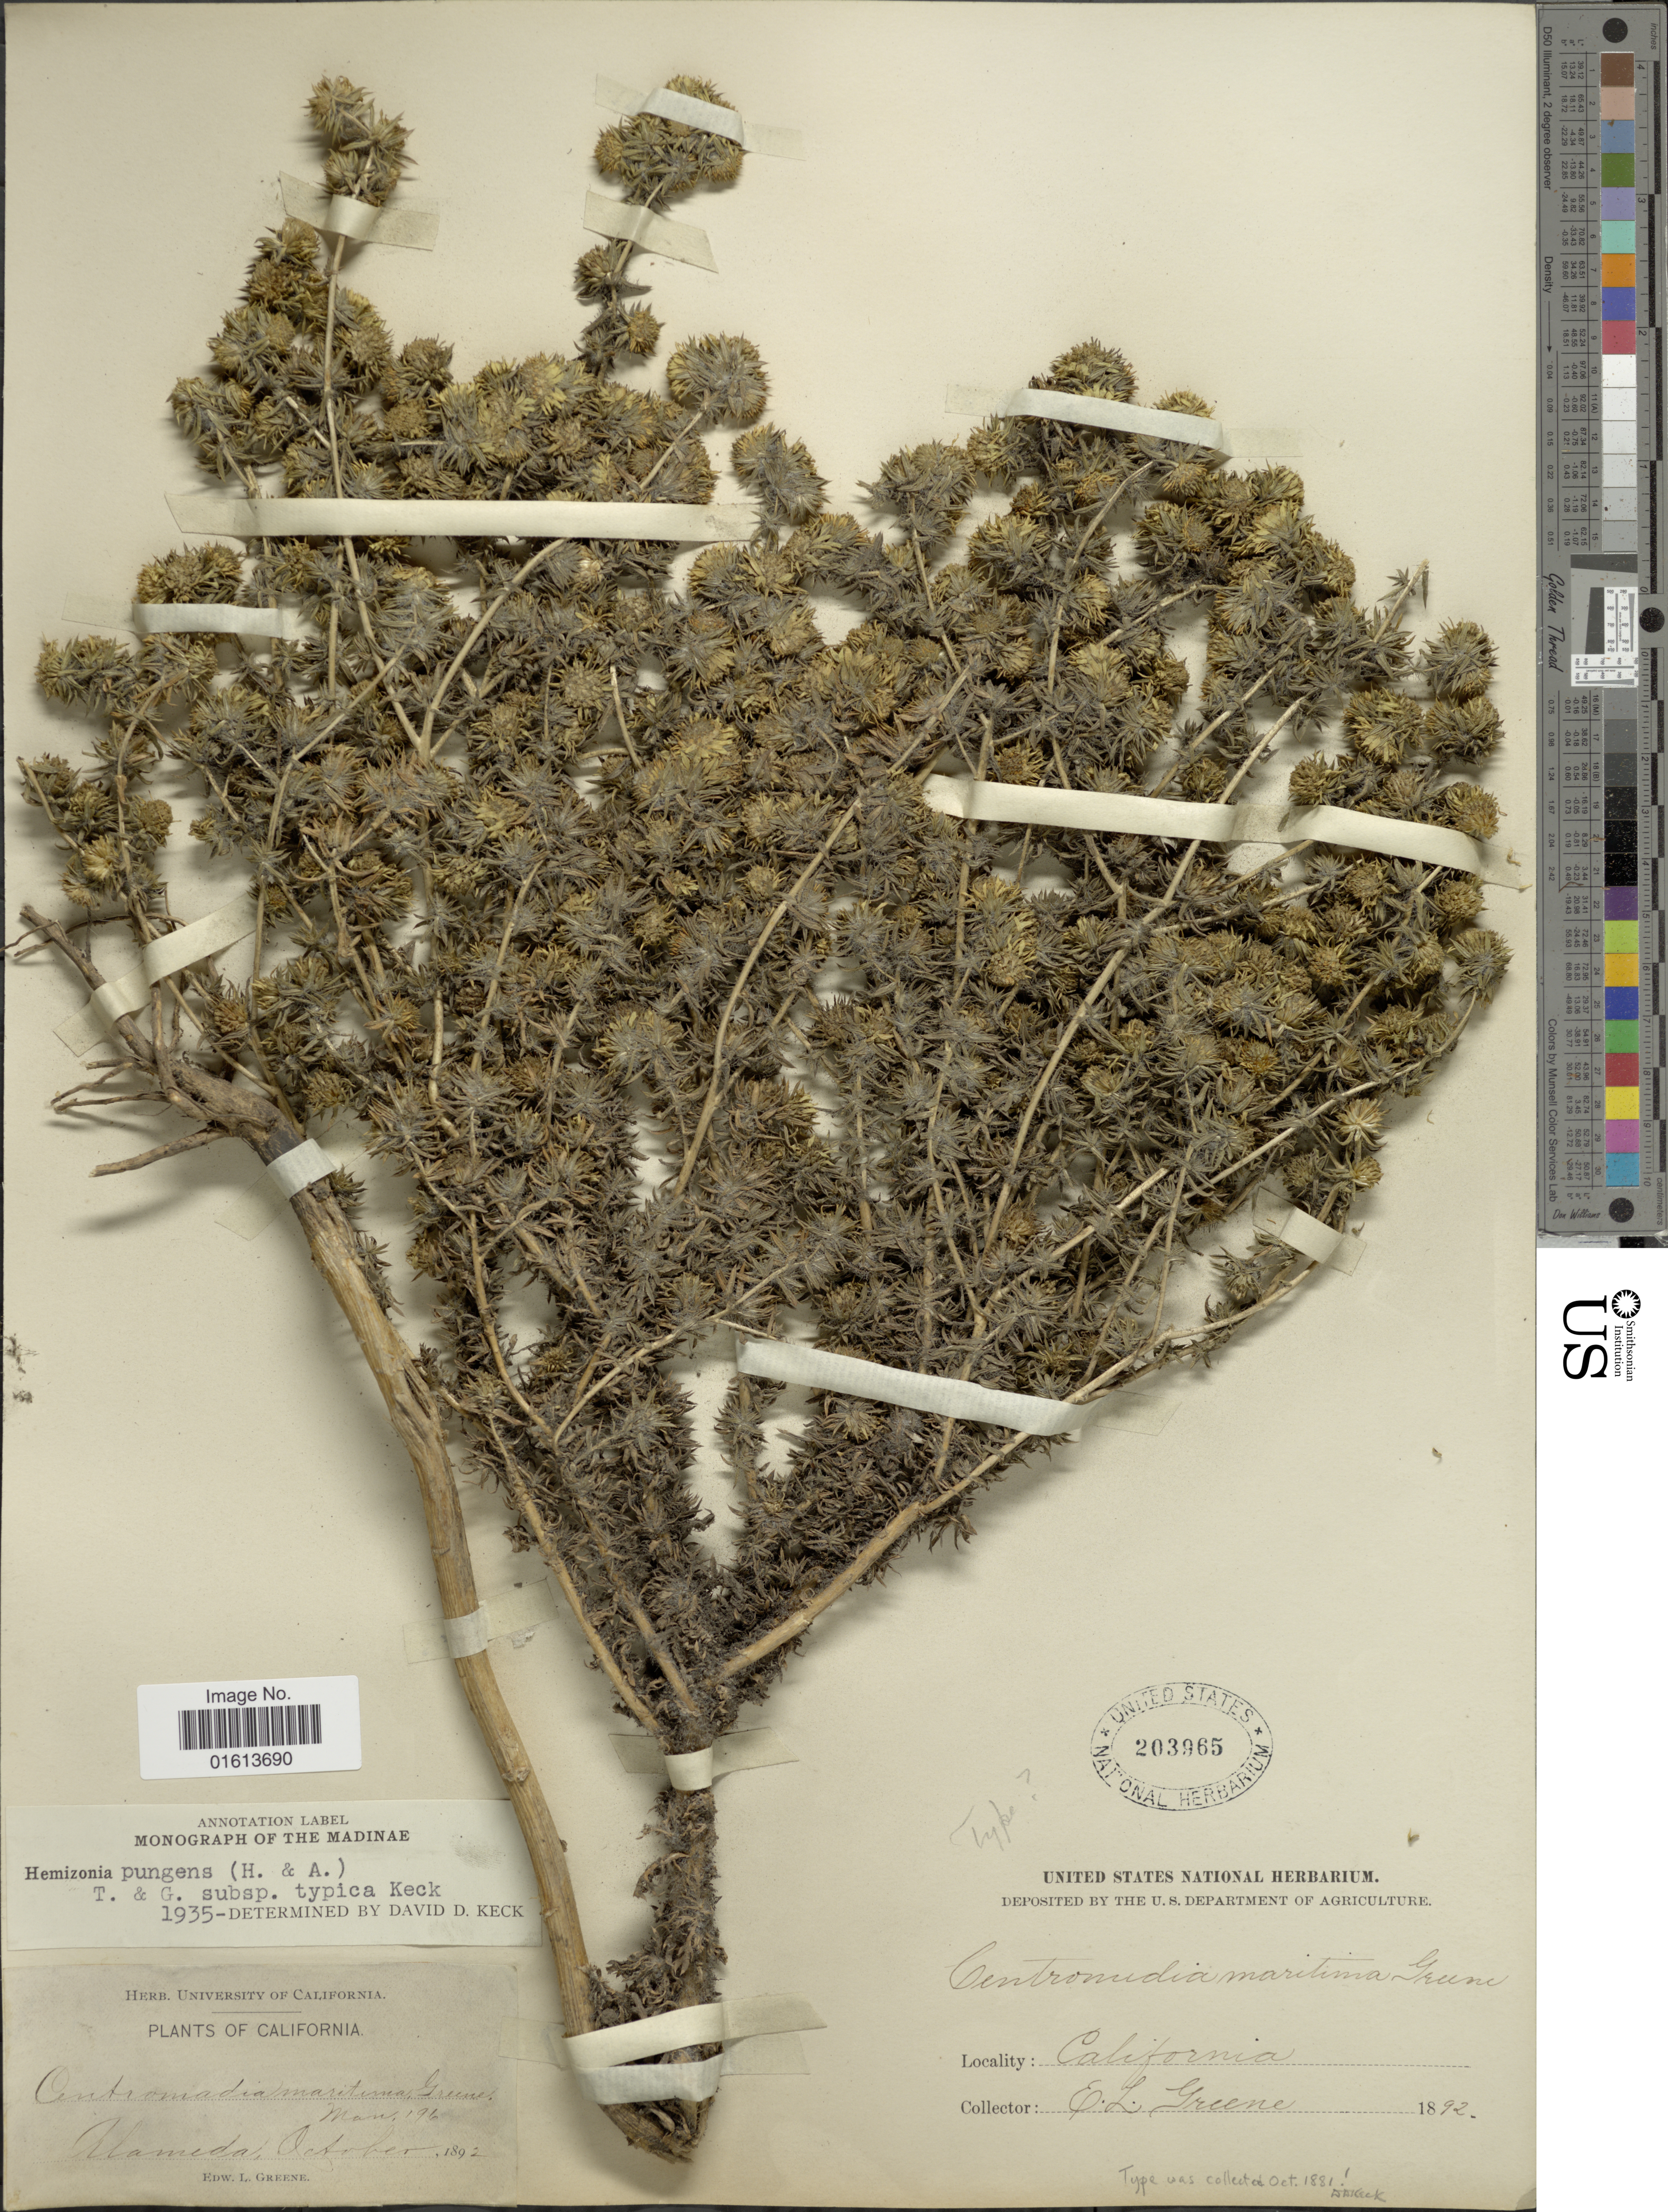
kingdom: Plantae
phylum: Tracheophyta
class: Magnoliopsida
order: Asterales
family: Asteraceae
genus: Centromadia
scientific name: Centromadia pungens subsp. pungens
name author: Hook. & Arn.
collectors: E. L. Greene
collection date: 1892-10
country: United States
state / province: California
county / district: Alameda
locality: Alameda.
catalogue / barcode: US 203965